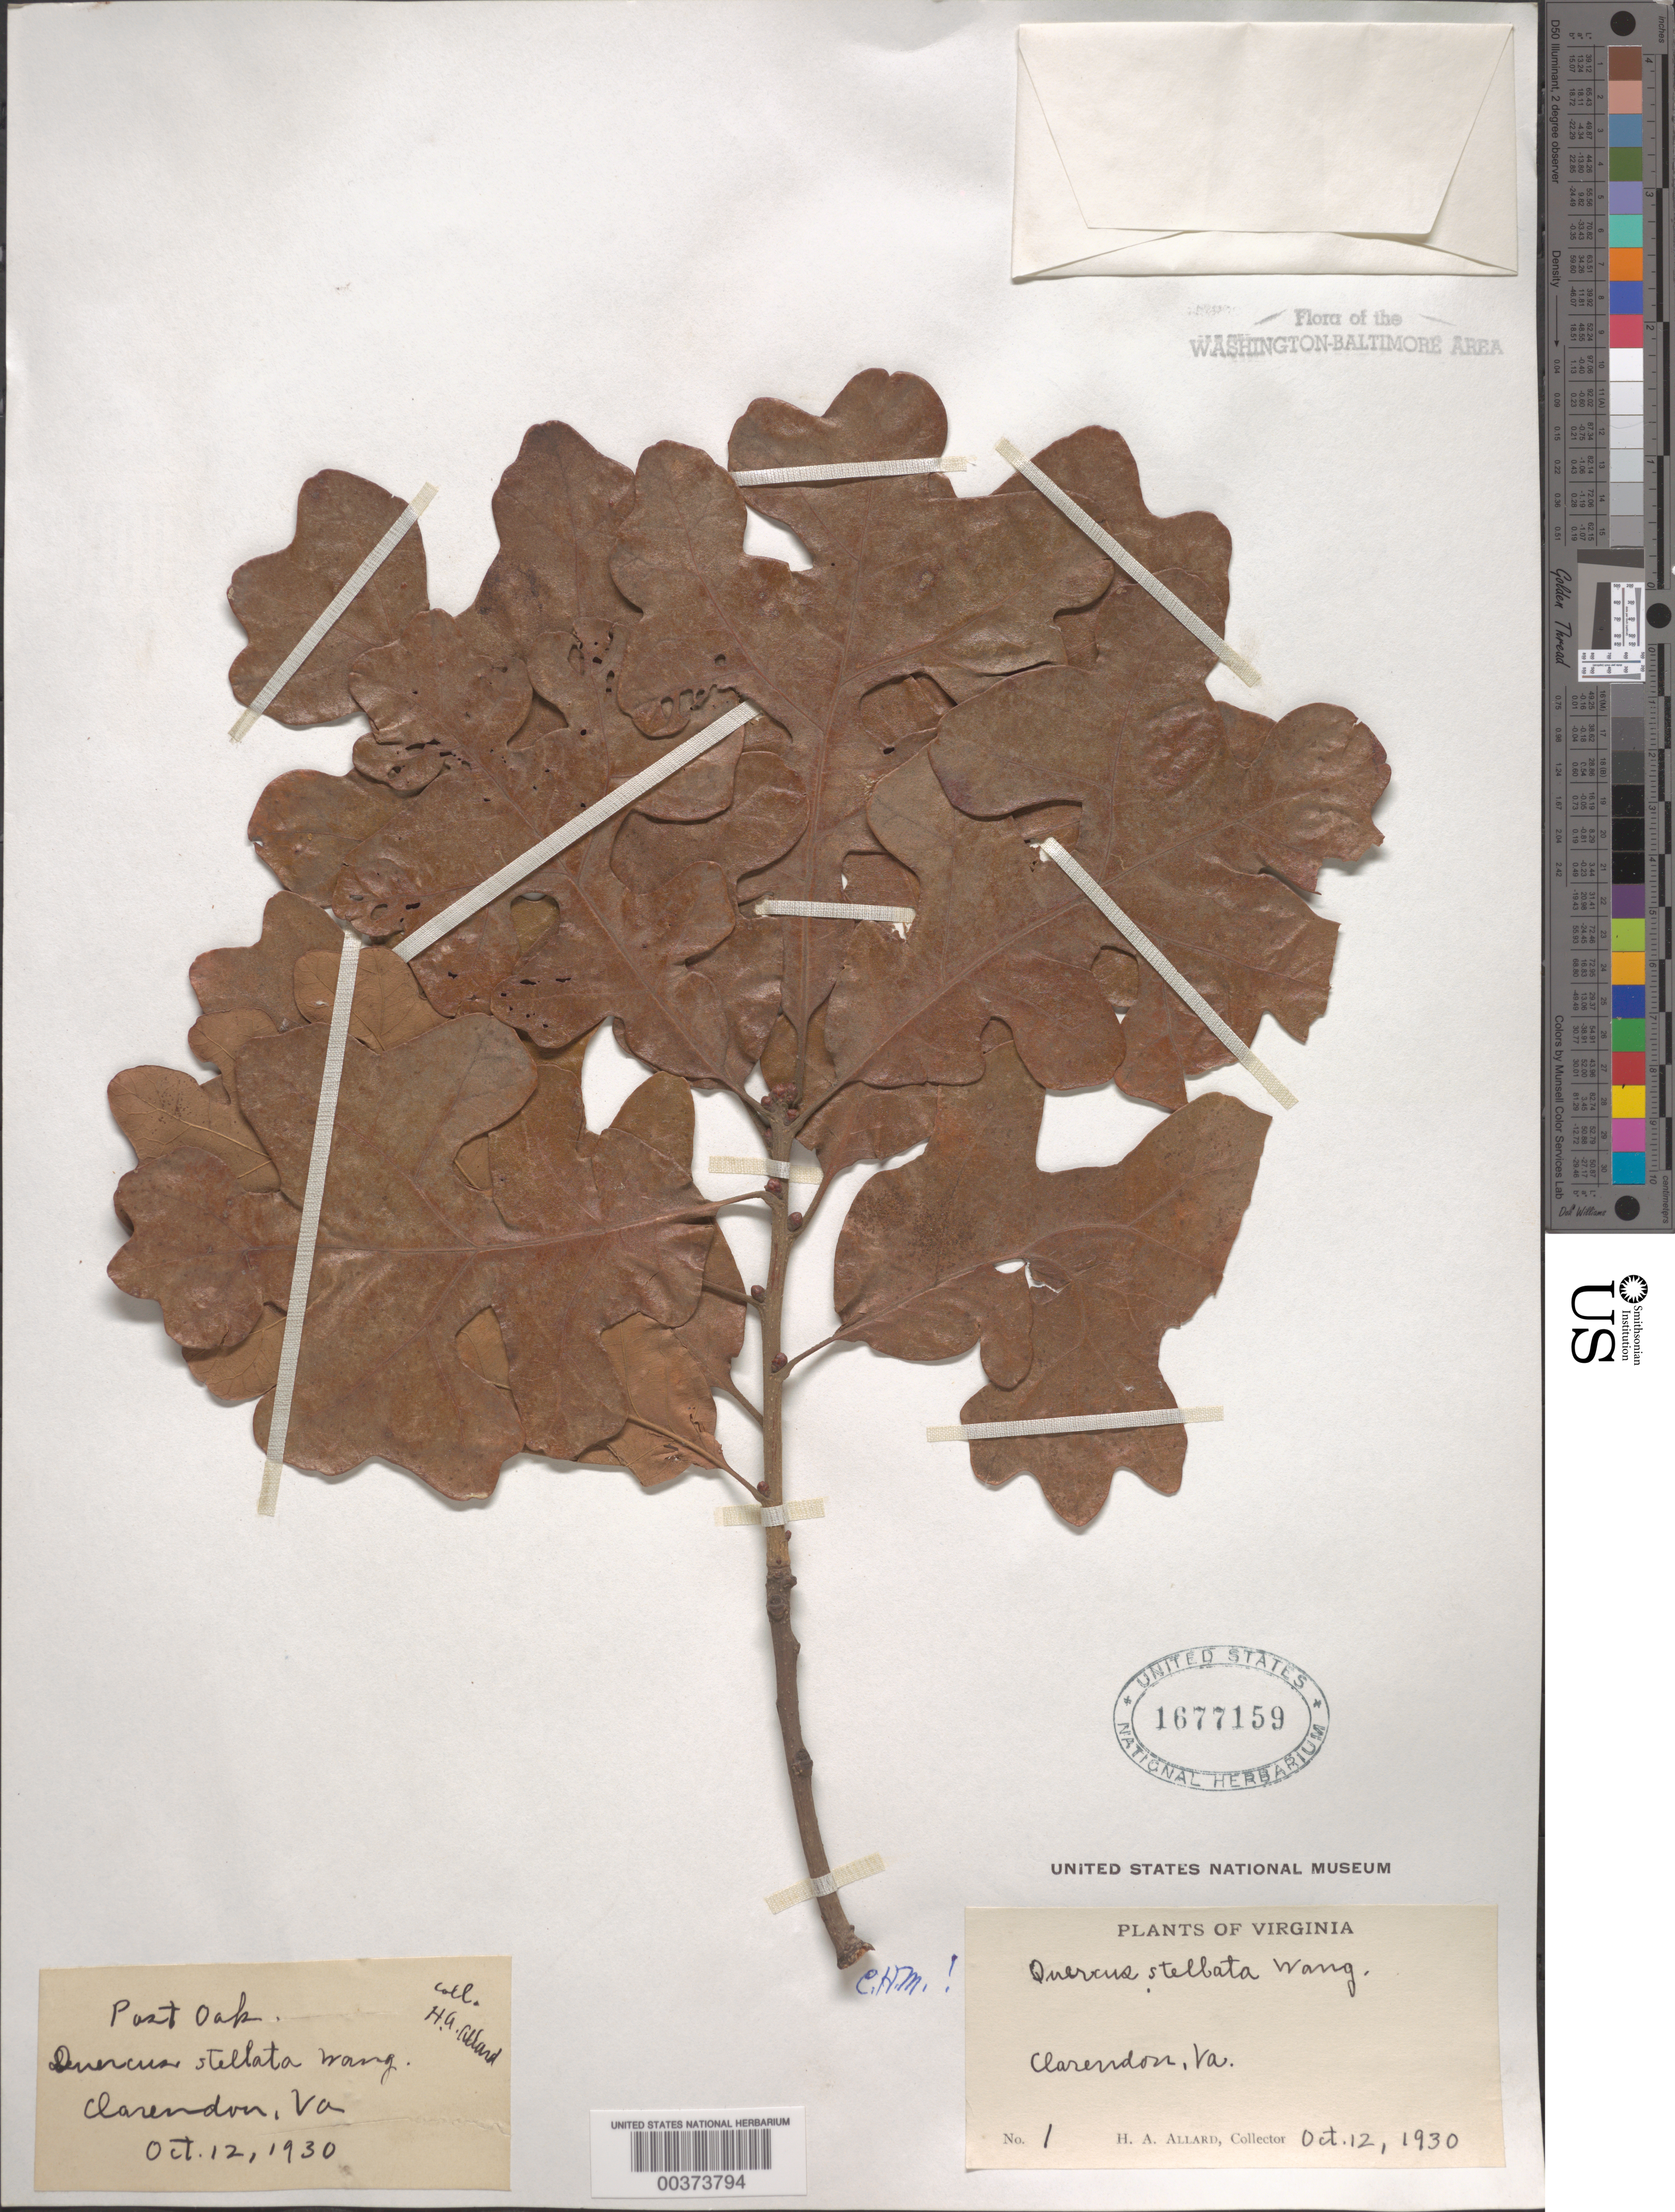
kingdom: Plantae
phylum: Tracheophyta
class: Magnoliopsida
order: Fagales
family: Fagaceae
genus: Quercus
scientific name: Quercus stellata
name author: Wangenh.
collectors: H. A. Allard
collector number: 1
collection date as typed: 12 Oct 1930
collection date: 1930-10-12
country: United States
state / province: Virginia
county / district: Arlington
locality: Clarendon, Allards garden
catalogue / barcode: US 1677159